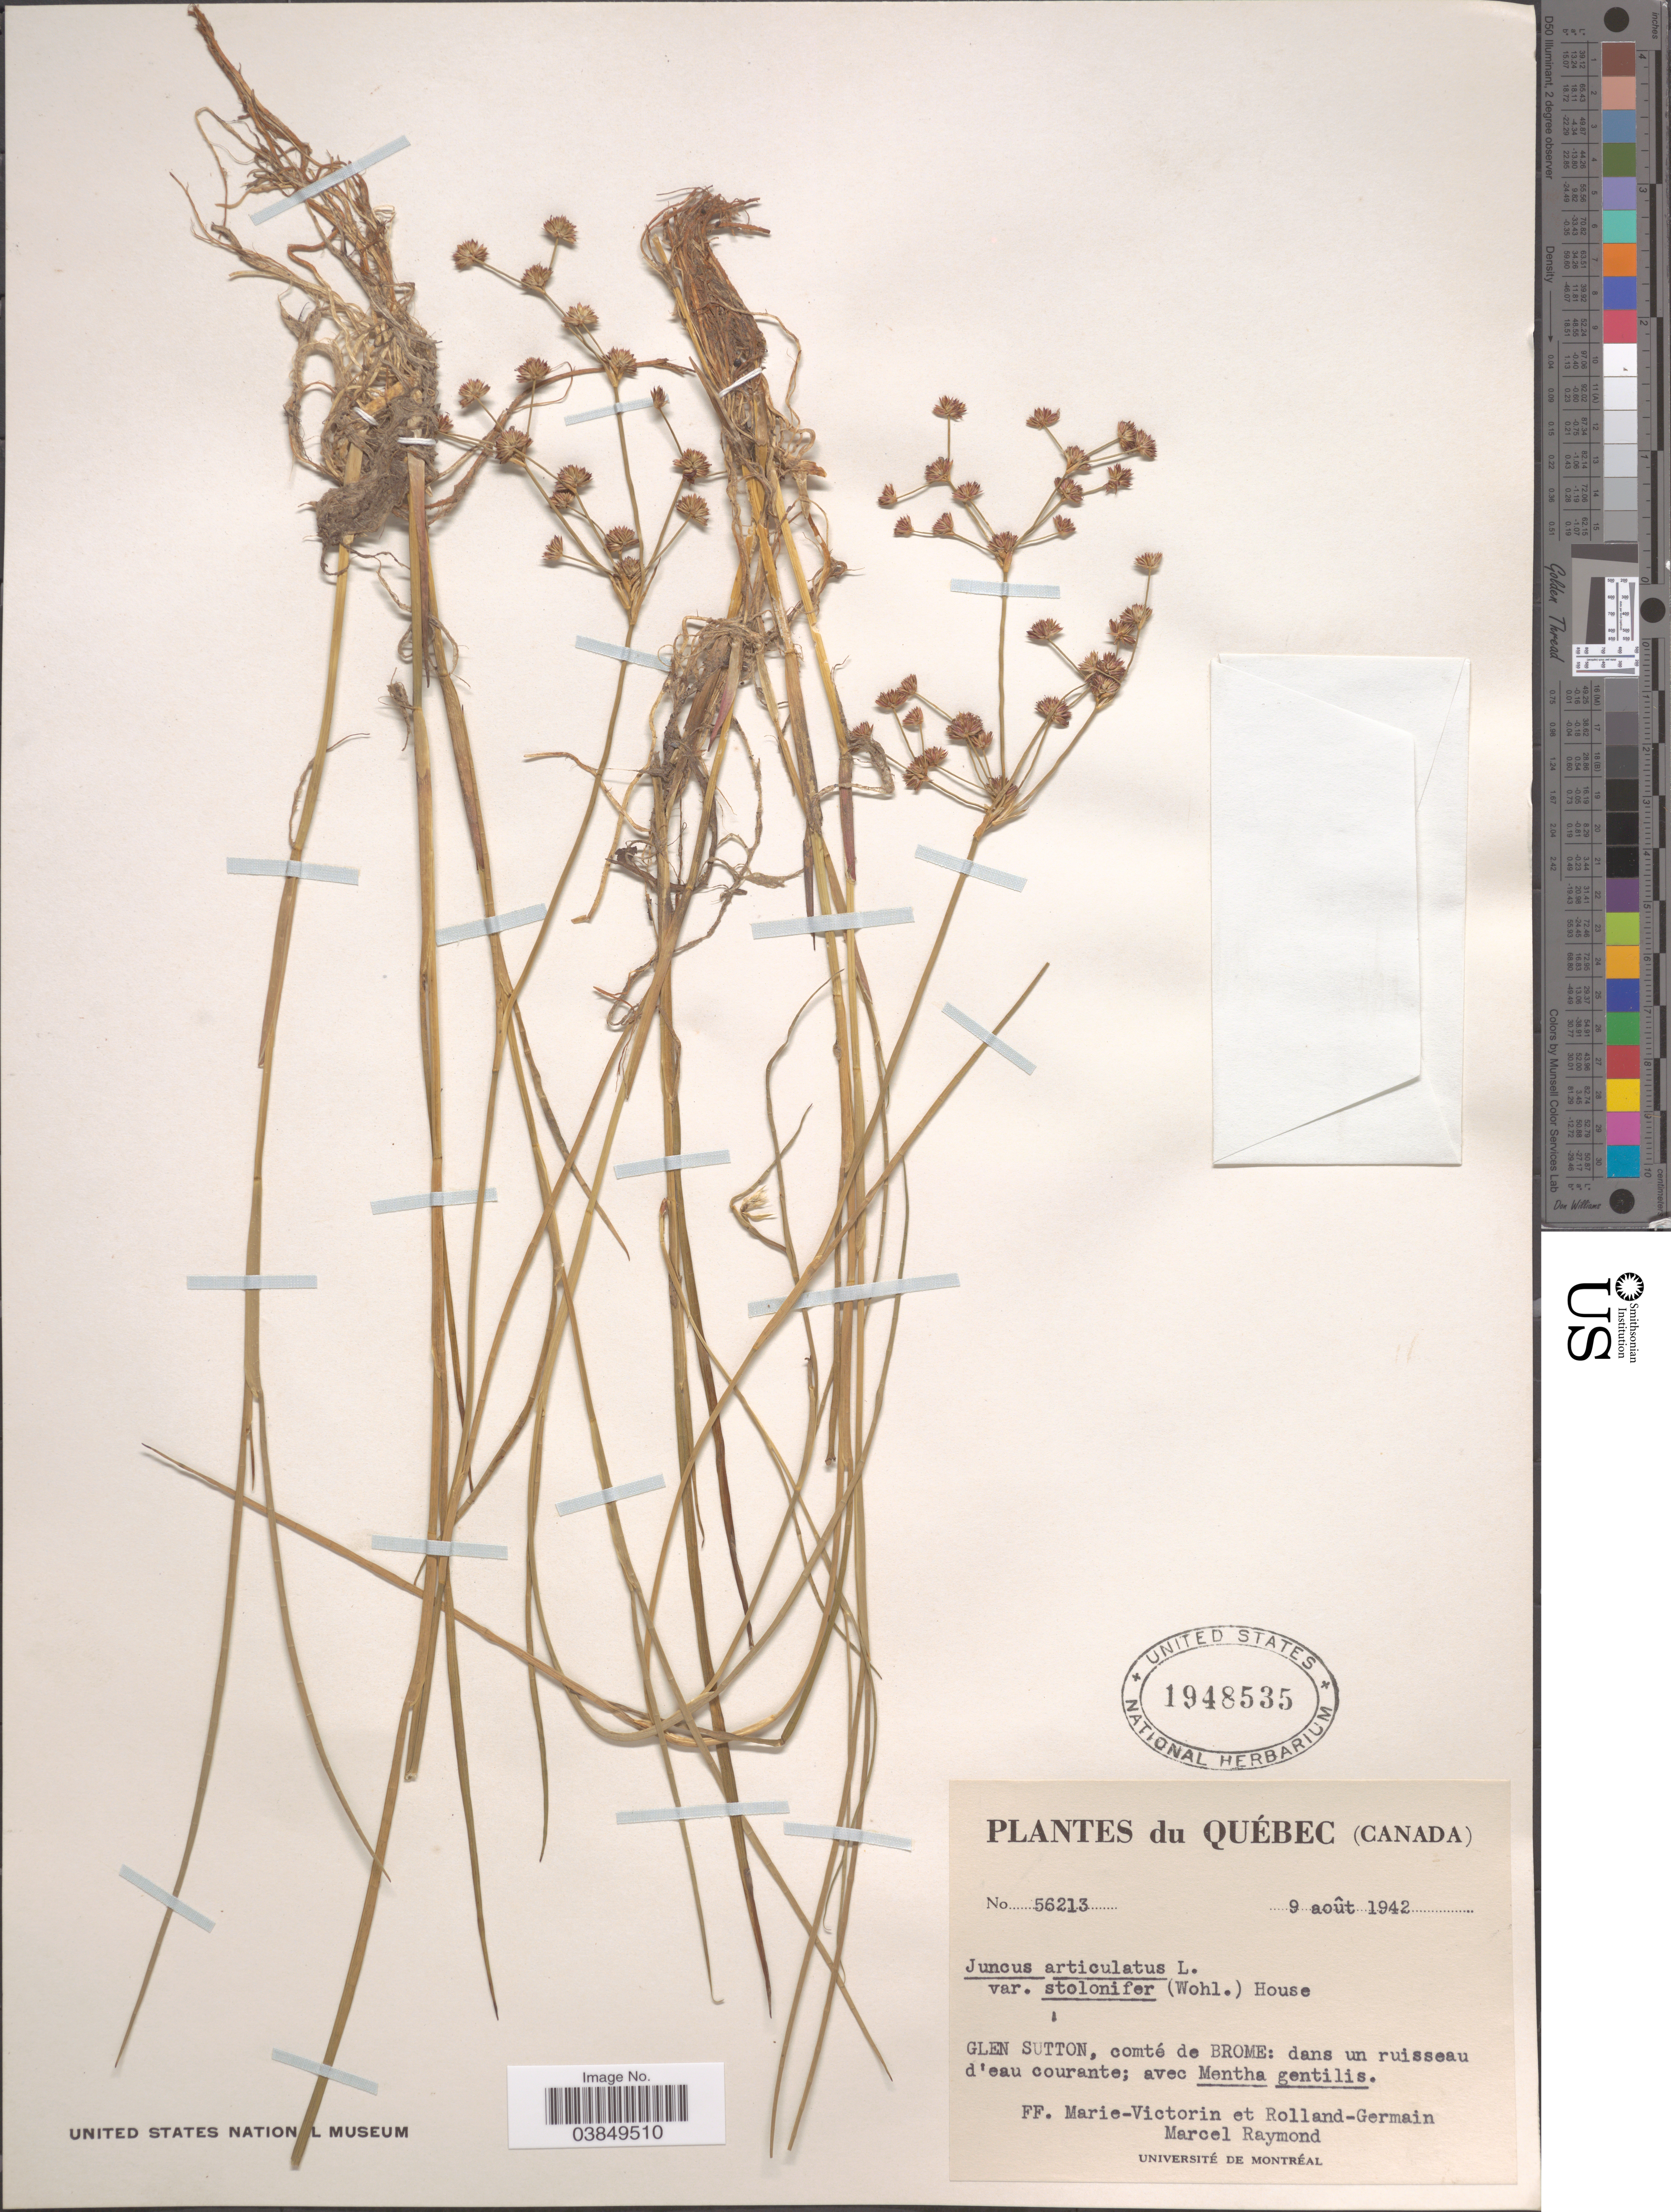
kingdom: Plantae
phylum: Tracheophyta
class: Liliopsida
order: Poales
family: Juncaceae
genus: Juncus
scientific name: Juncus articulatus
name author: L.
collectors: F. Marie-Victorin, Rolland-Germain & M. Raymond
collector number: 56213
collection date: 1942-08-09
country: Canada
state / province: Quebec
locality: Glen Sutton, comté de Brome.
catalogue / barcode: US 1948535